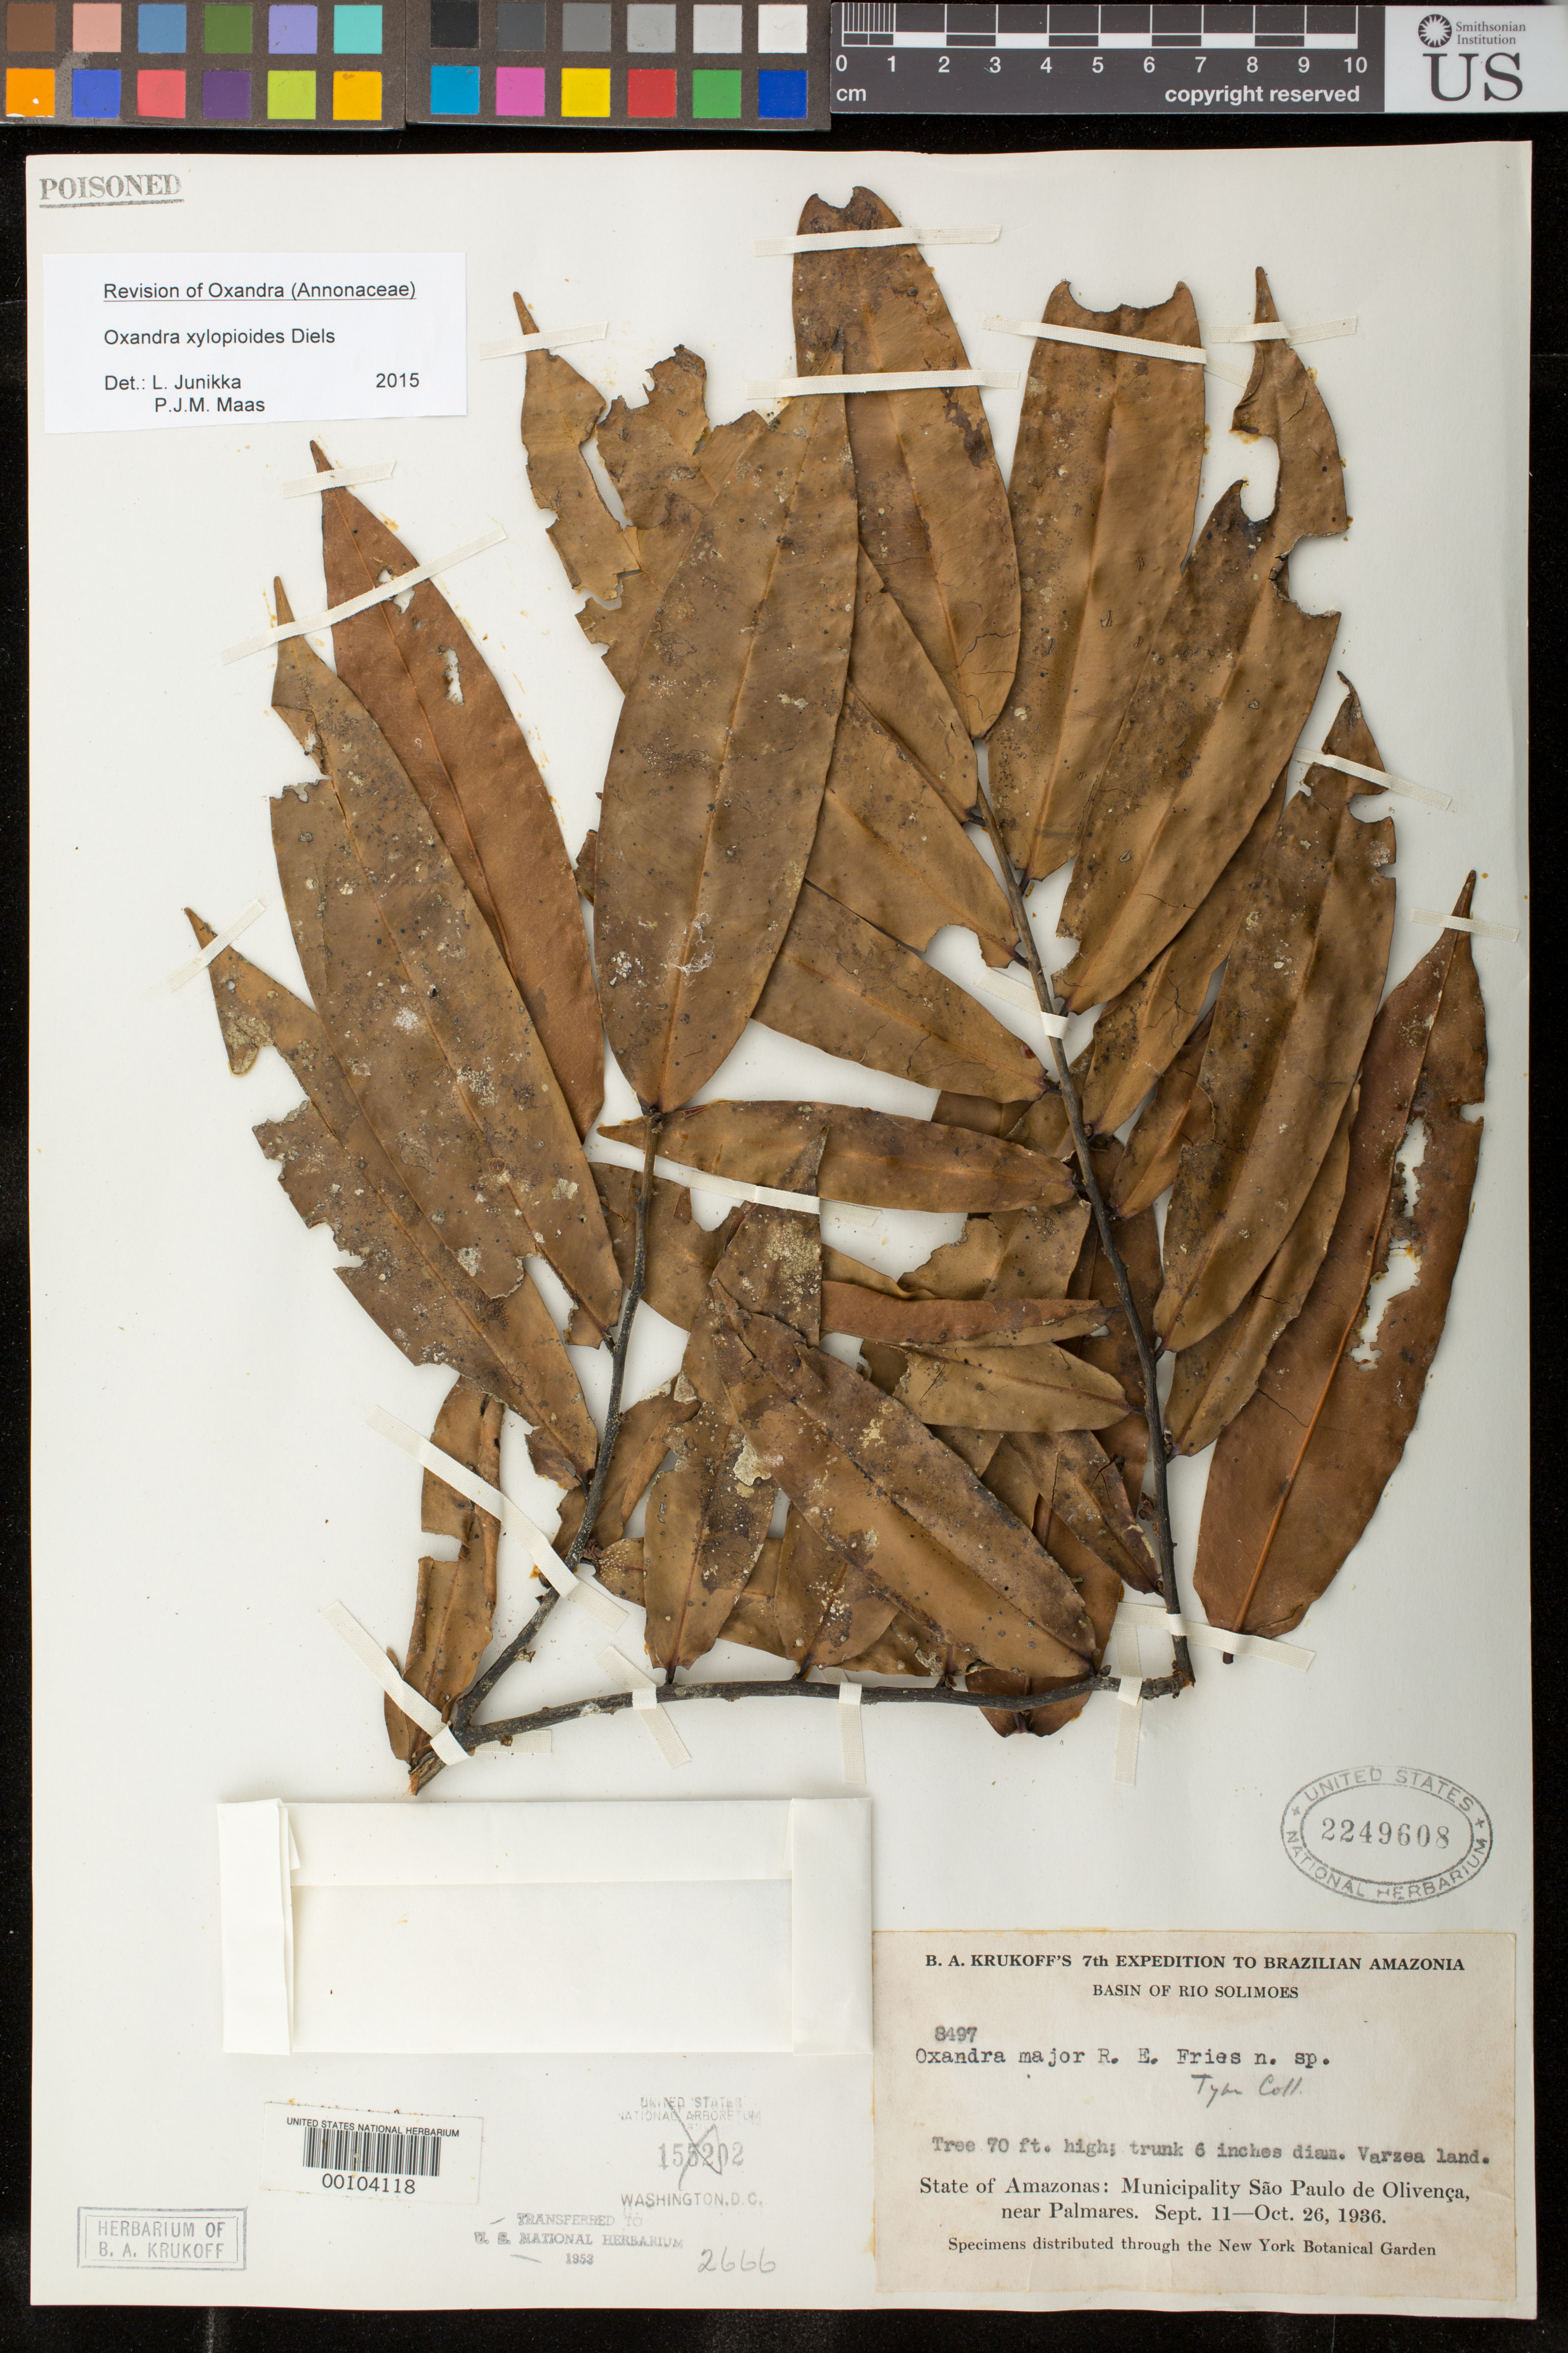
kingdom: Plantae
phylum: Tracheophyta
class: Magnoliopsida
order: Magnoliales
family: Annonaceae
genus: Oxandra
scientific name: Oxandra major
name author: R.E. Fr.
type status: Isotype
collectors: B. A. Krukoff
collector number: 8497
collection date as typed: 11 Sep 1936 to 26 Oct 1936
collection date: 1936-09-11/1936-10-26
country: Brazil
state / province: Amazonas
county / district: São Paulo de Olivença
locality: Near Palmares, Varsea land.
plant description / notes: Specimen ex U.S. National Arboretum (NA), transferred to U.S. National Herbarium, 1953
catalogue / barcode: US 2249608